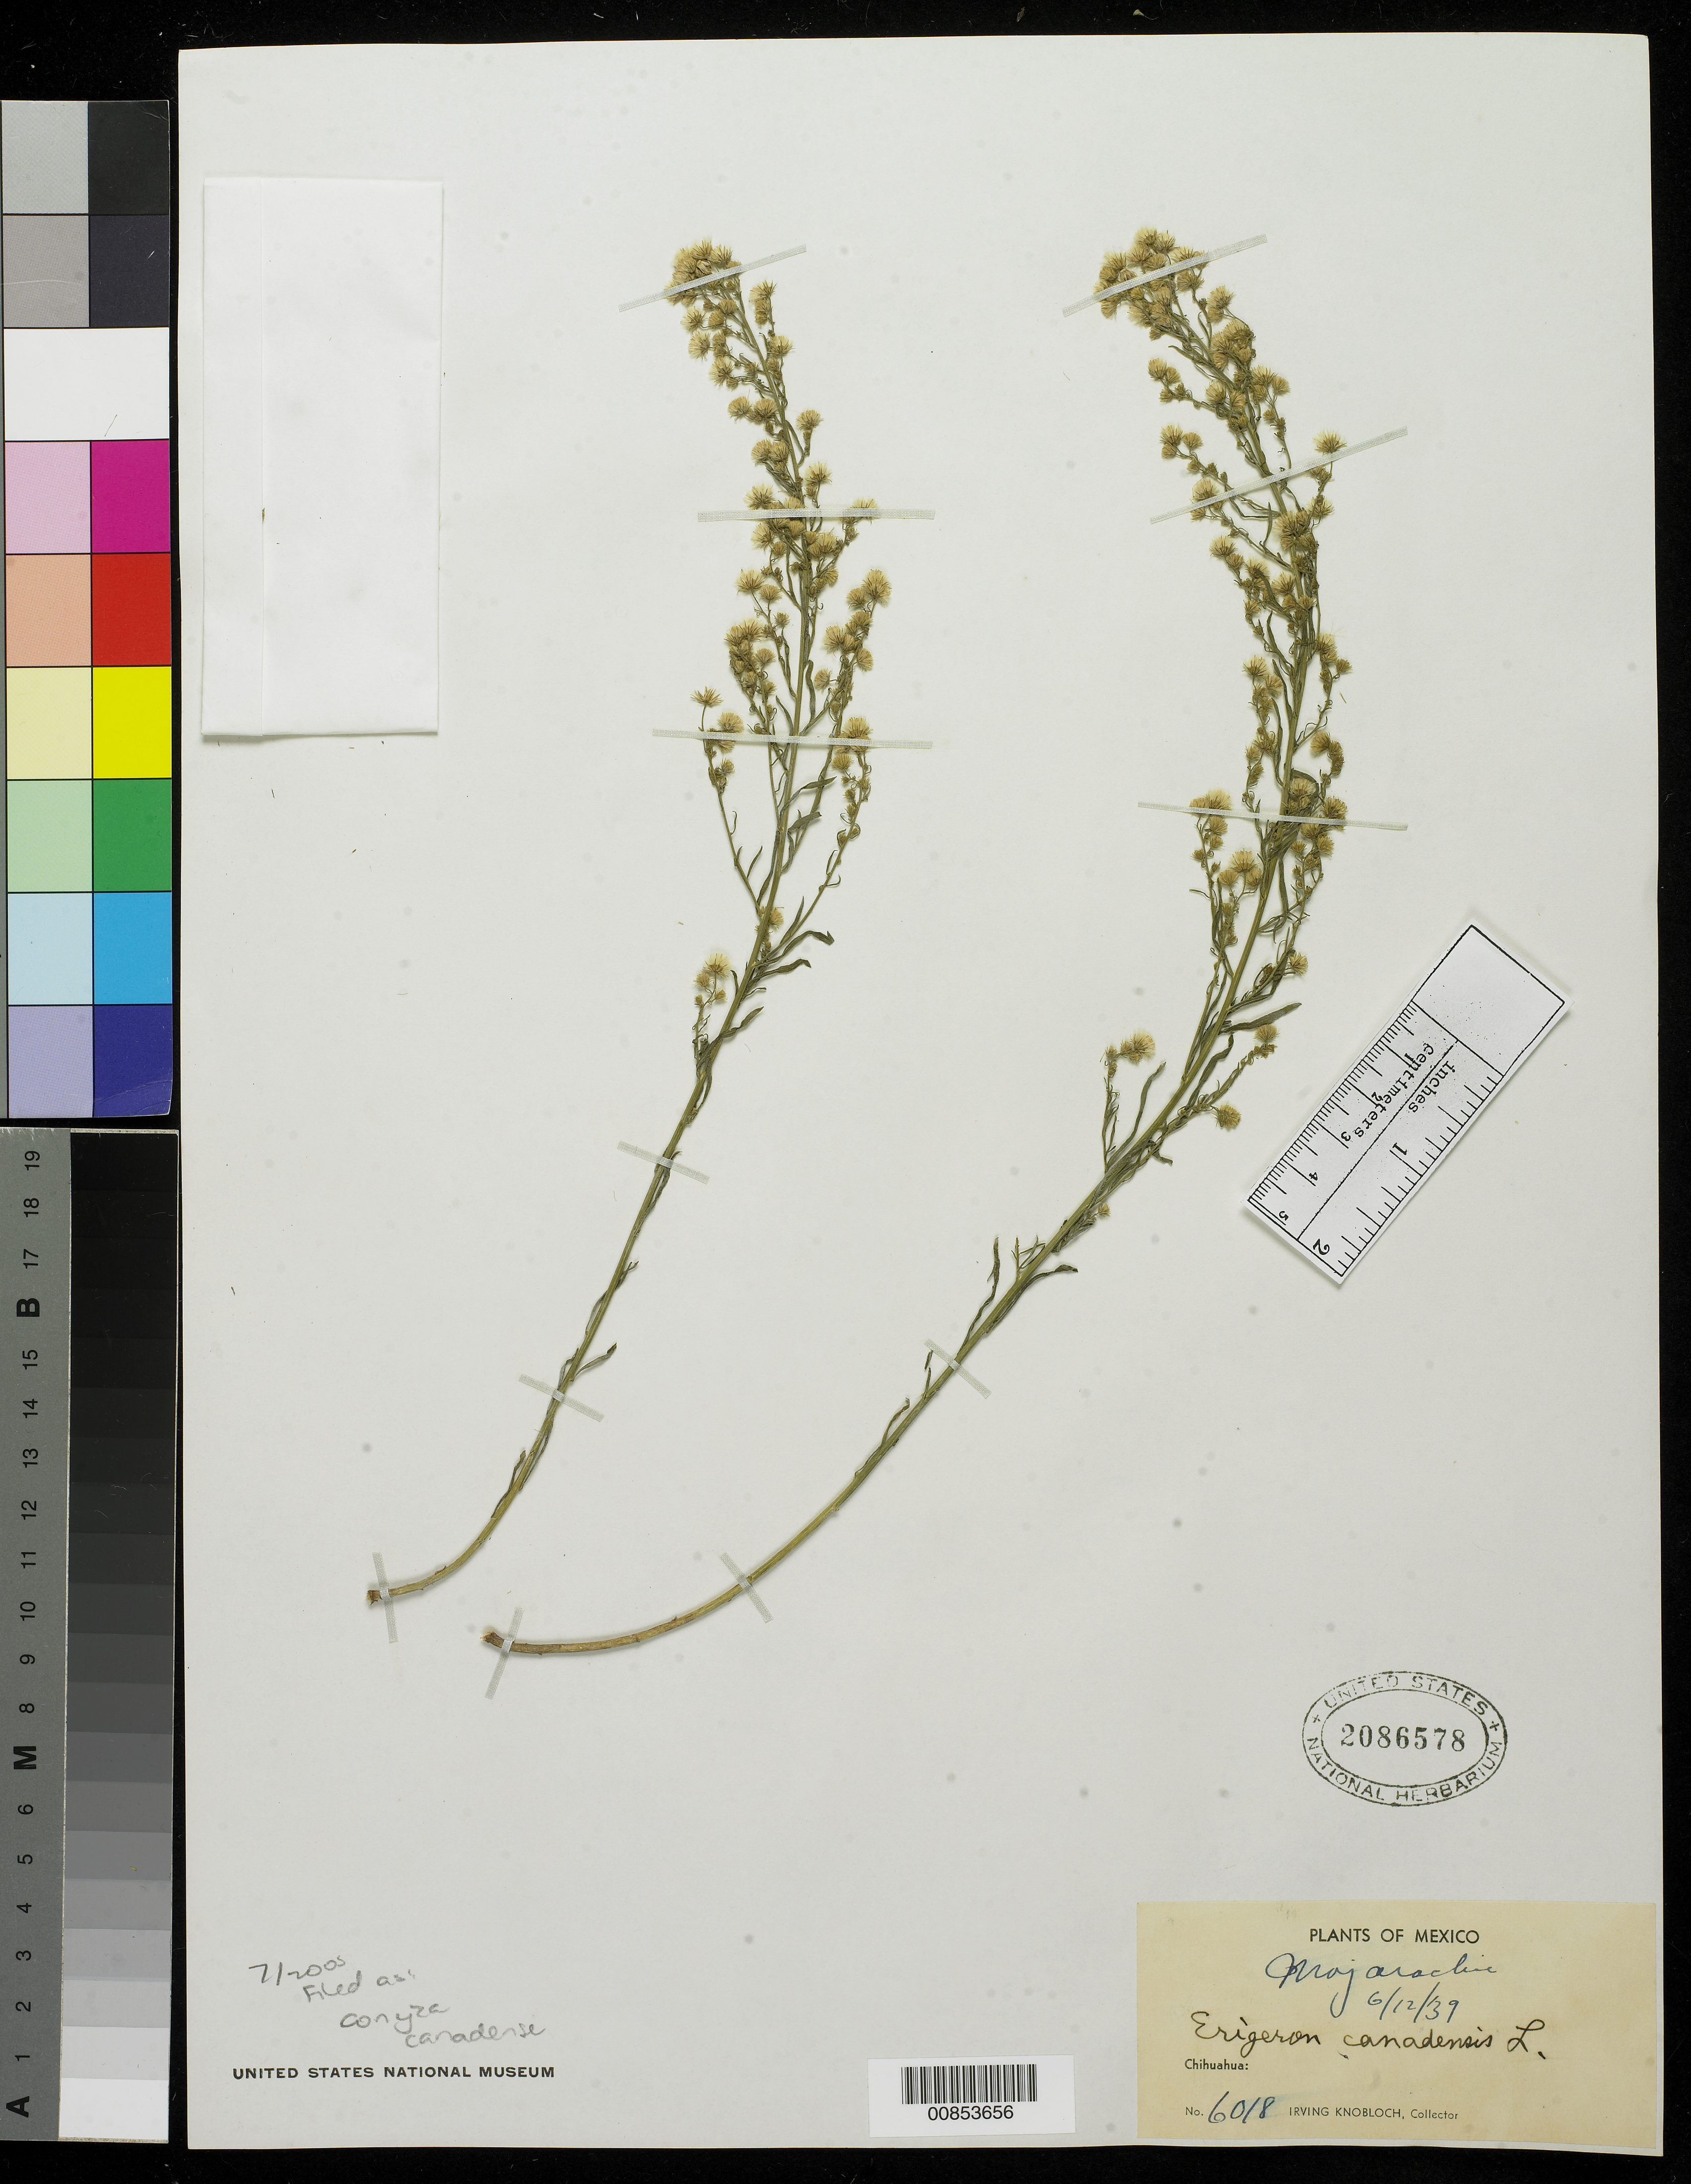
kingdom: Plantae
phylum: Tracheophyta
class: Magnoliopsida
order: Asterales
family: Asteraceae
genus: Conyza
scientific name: Conyza canadensis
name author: (L.) Cronq.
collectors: I. W. Knobloch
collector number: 6018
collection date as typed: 12 Jun 1939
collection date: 1939-06-12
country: Mexico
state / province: Chihuahua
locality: Mojarachic, Chihuahua.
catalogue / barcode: US 2086578